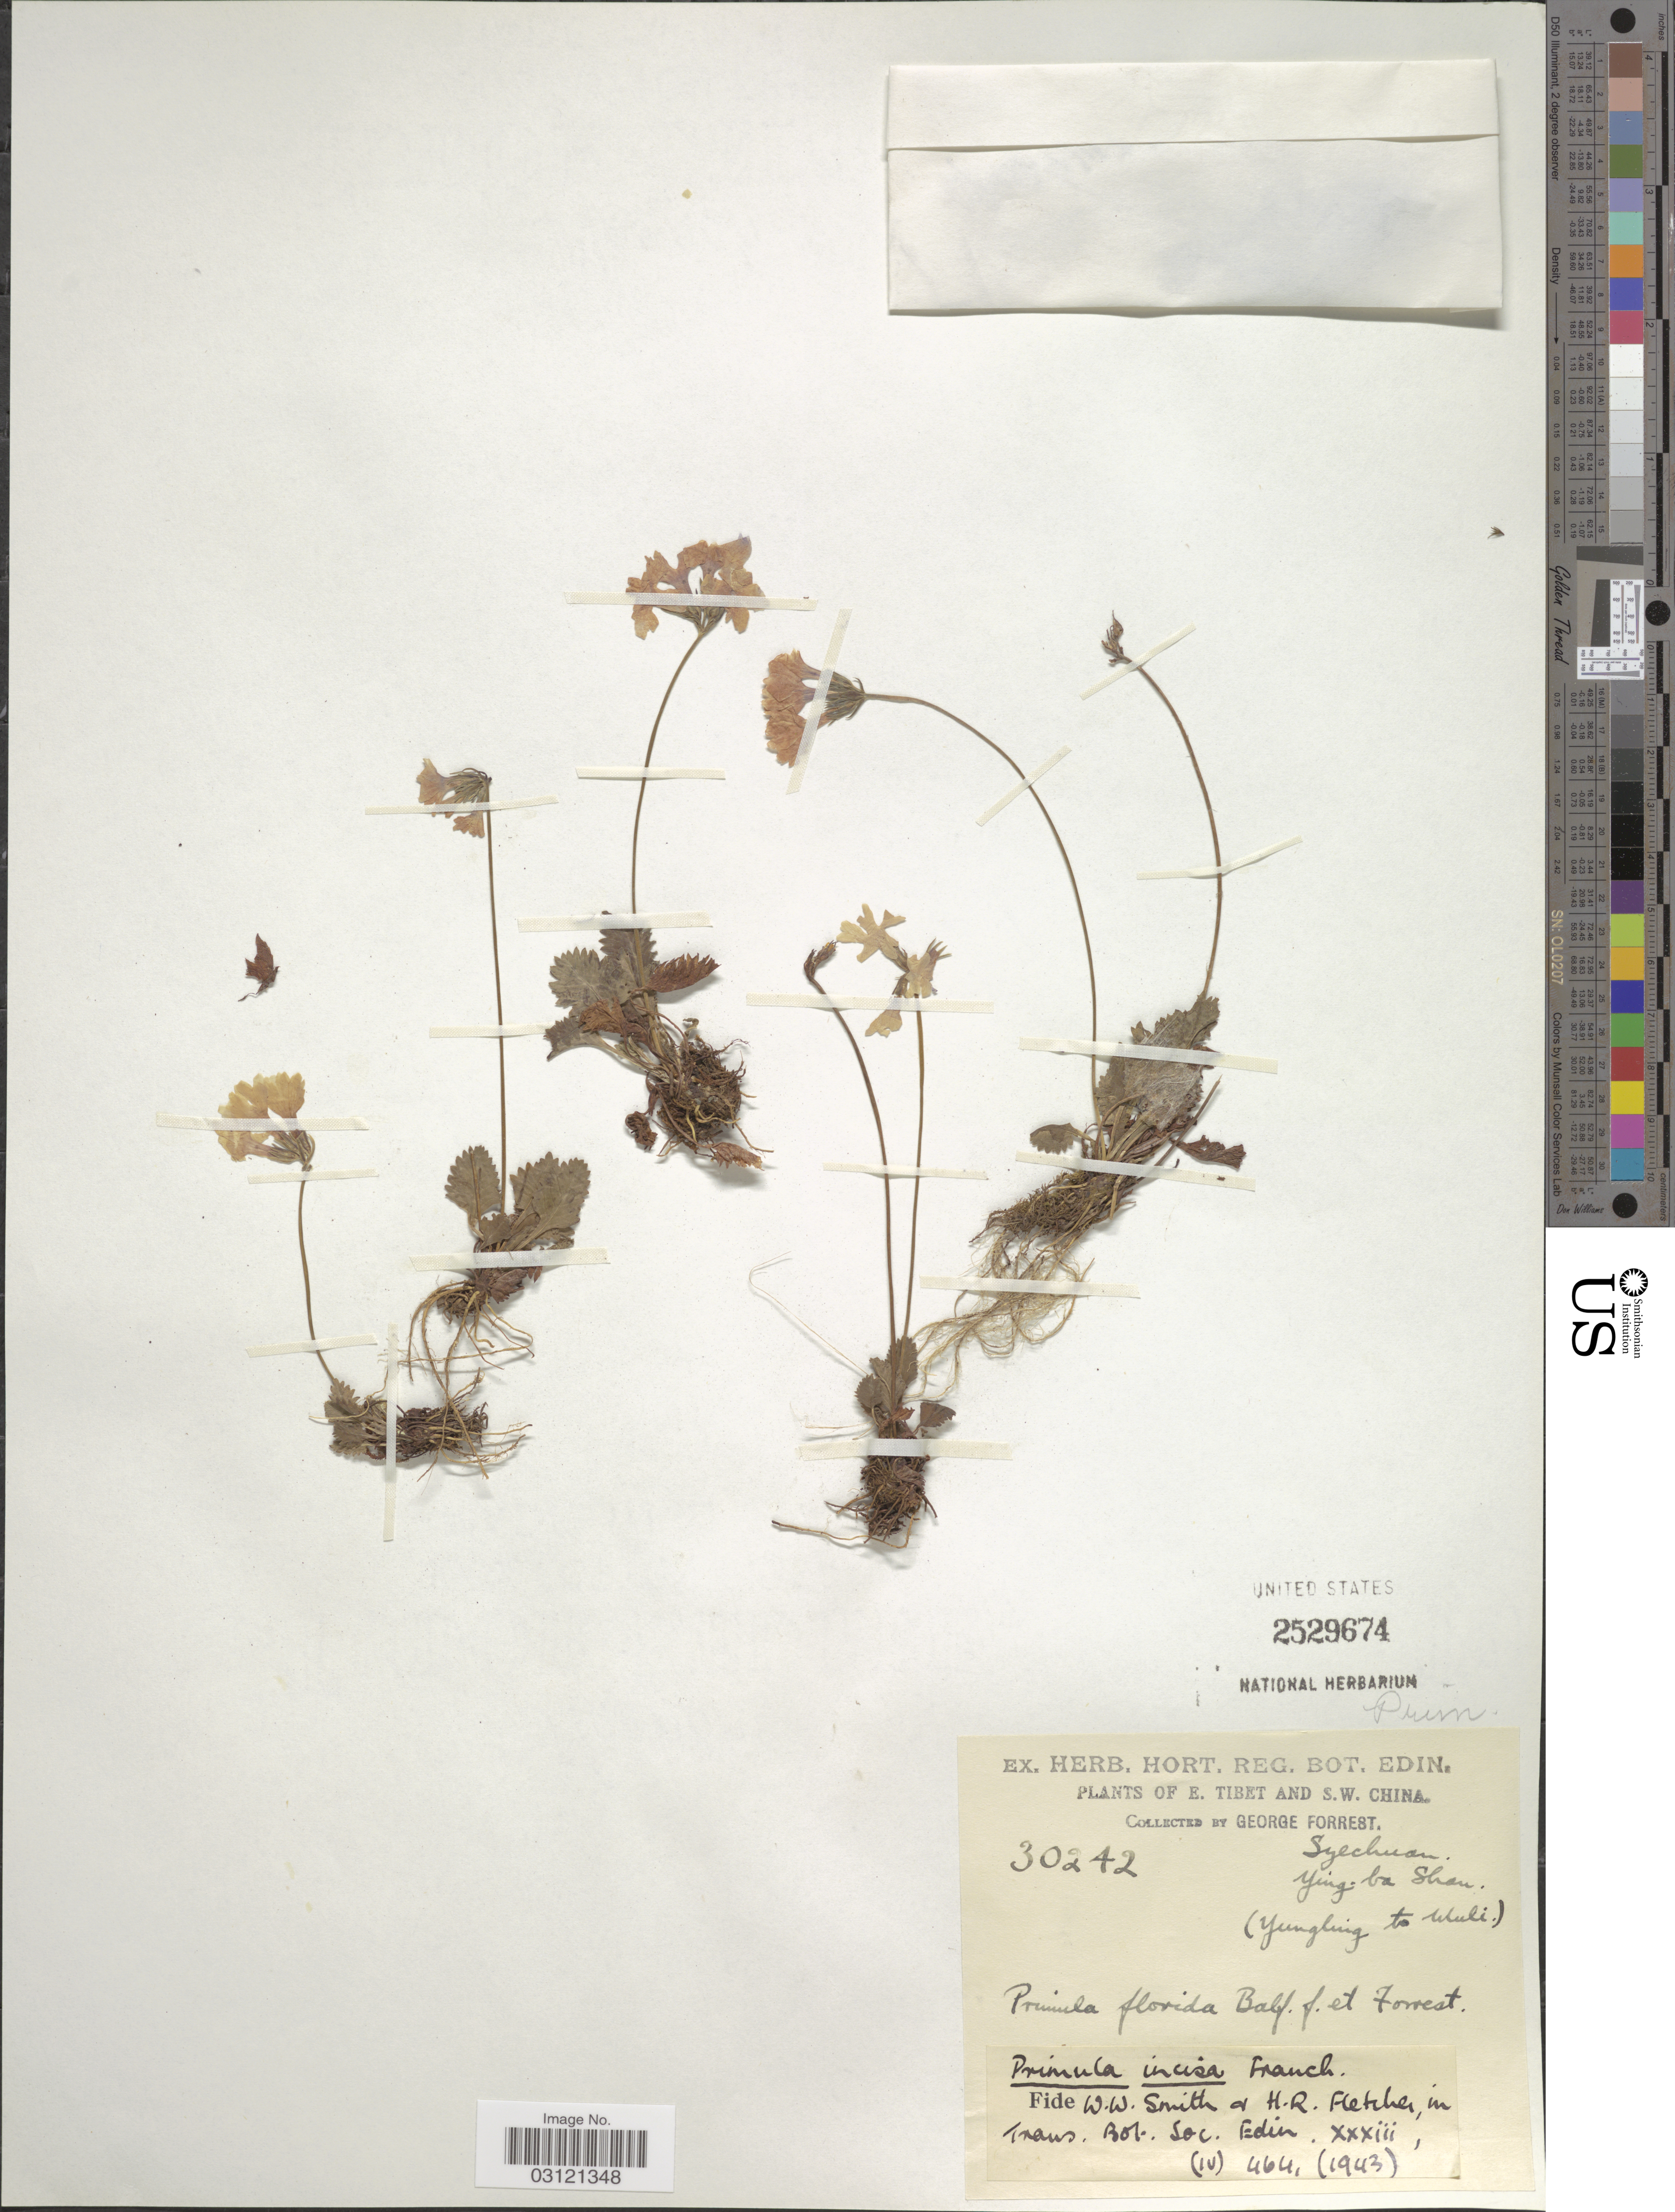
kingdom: Plantae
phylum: Tracheophyta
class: Magnoliopsida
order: Ericales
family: Primulaceae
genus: Primula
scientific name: Primula incisa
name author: Franch.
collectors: G. Forrest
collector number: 30242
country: China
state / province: Sichuan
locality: E. Tibet and S.W. China, Szechuan, Ying ba Shan (Yungling to Wuli).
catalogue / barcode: US 2529674